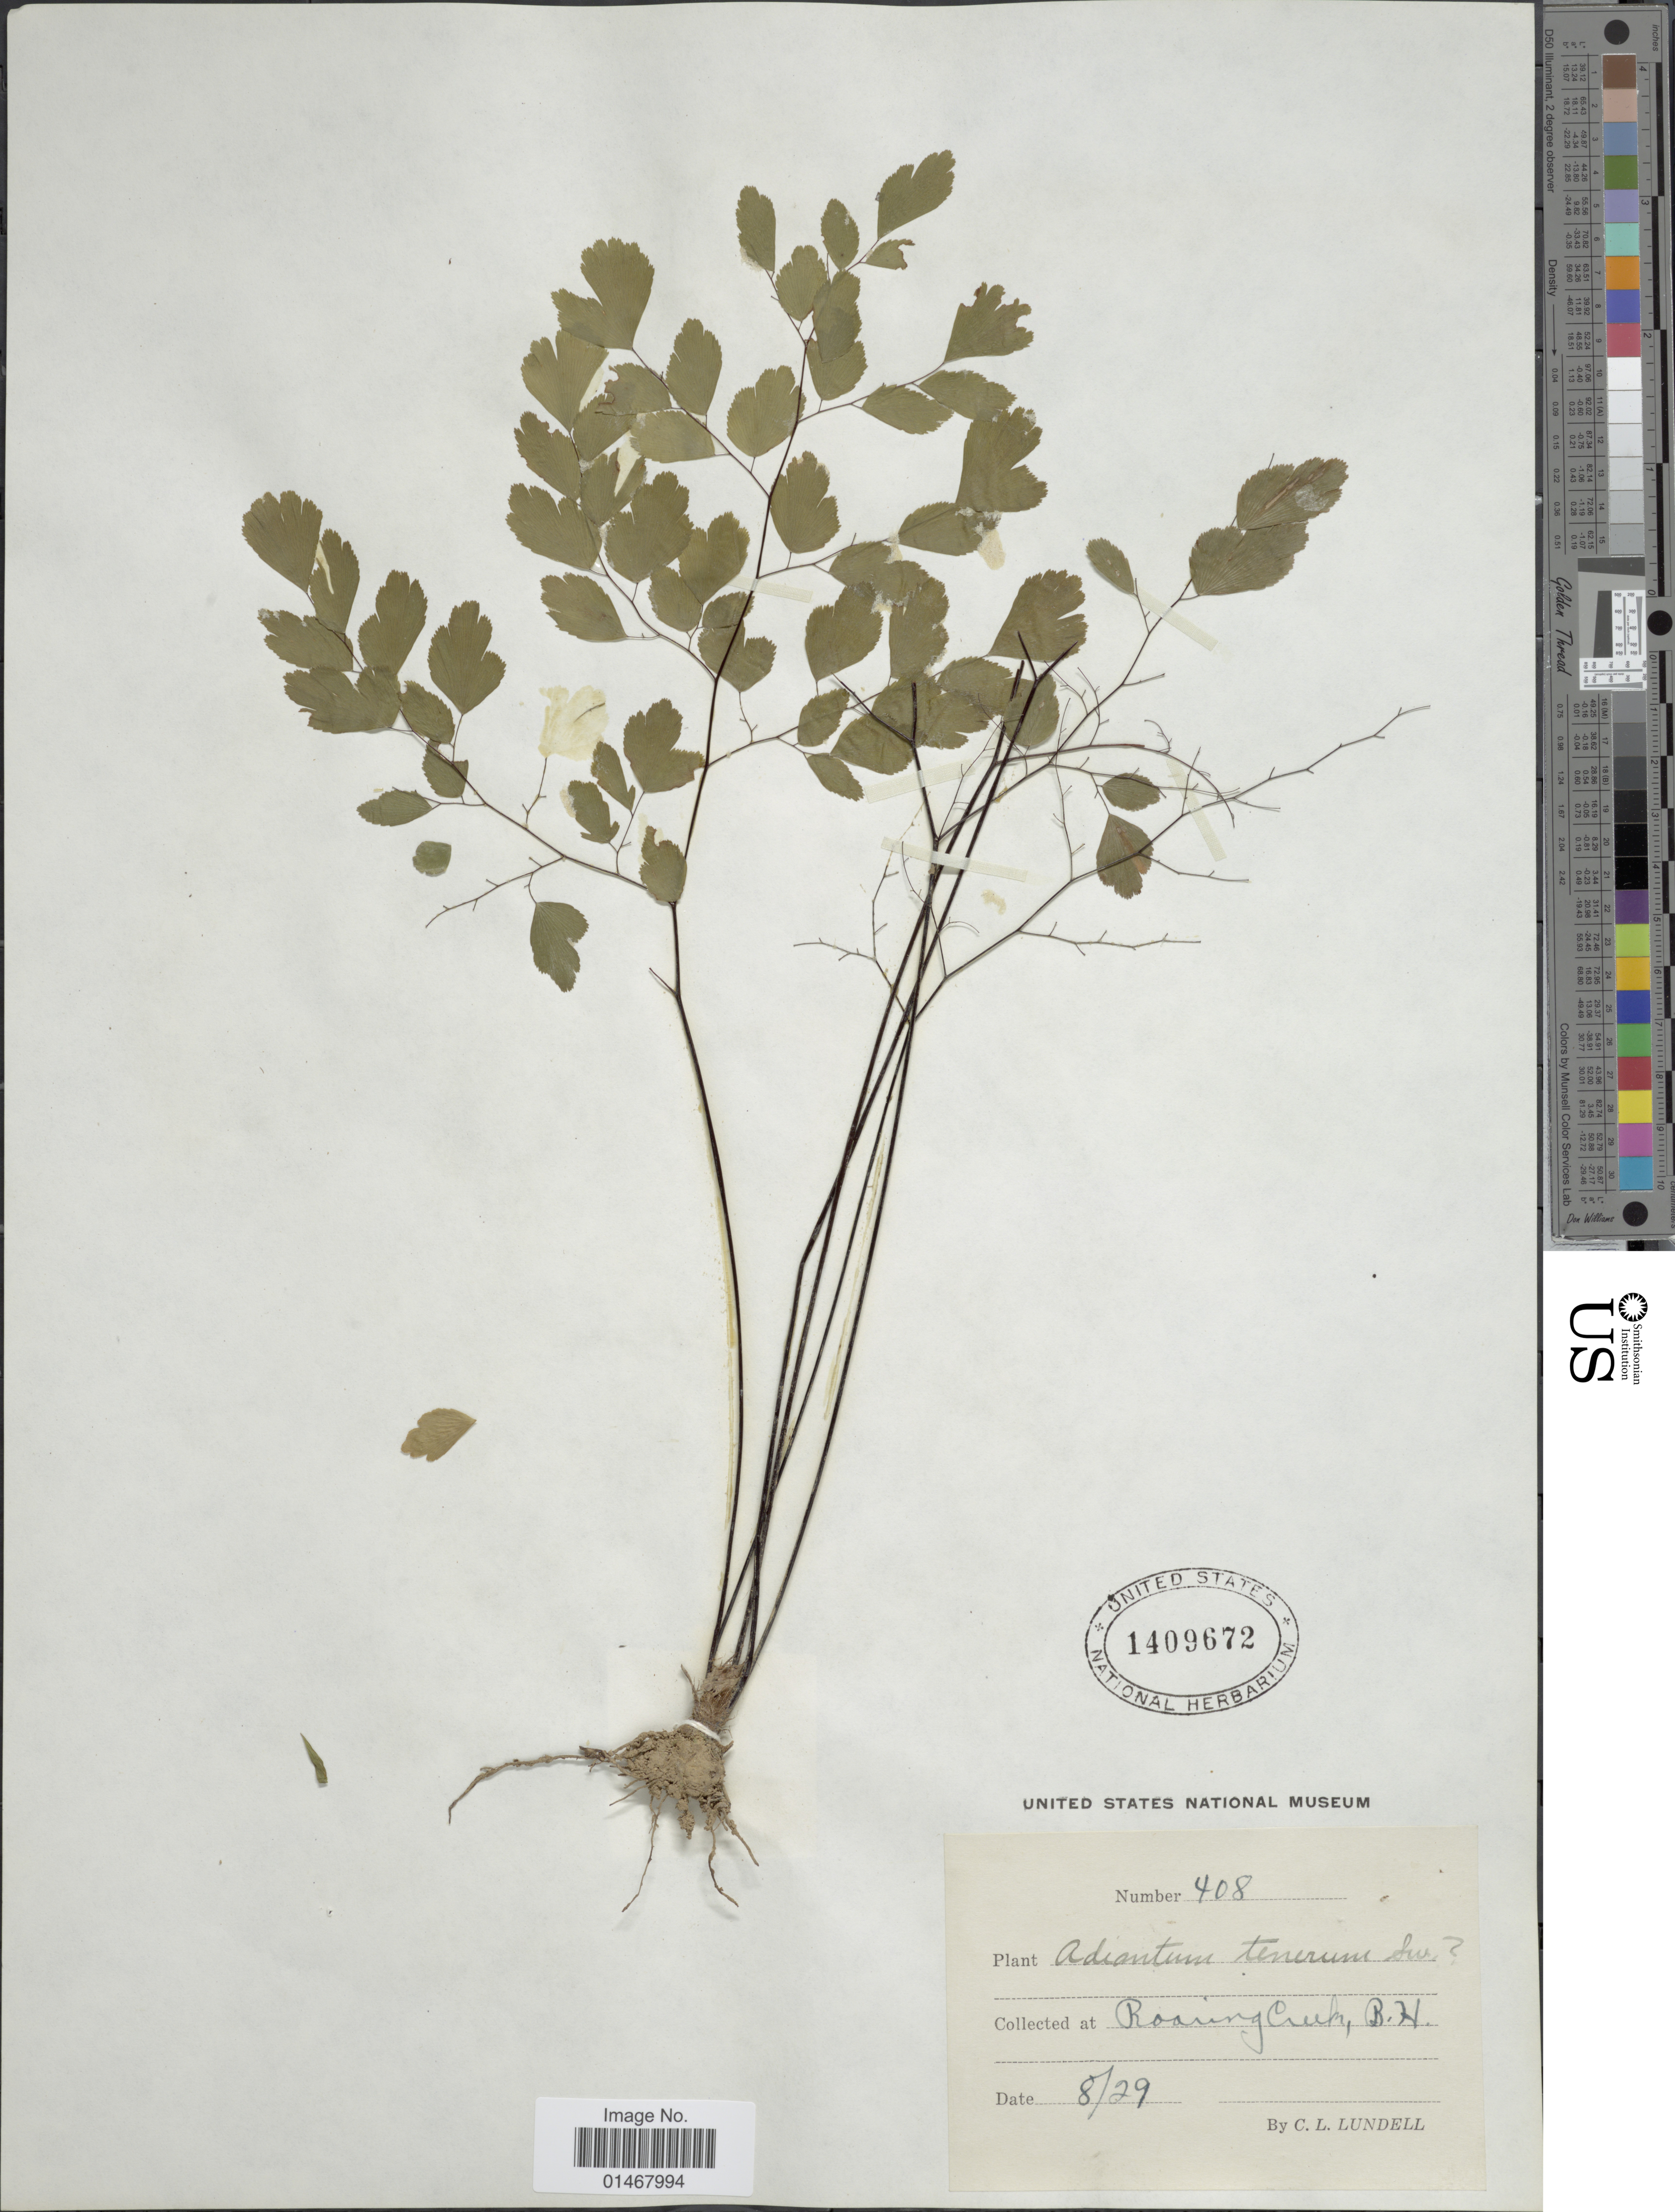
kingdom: Plantae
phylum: Tracheophyta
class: Polypodiopsida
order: Polypodiales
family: Pteridaceae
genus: Adiantum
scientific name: Adiantum tenerum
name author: Sw.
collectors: C. L. Lundell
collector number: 408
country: Belize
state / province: Cayo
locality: Roaring Creek, B.H.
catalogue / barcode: US 1409672